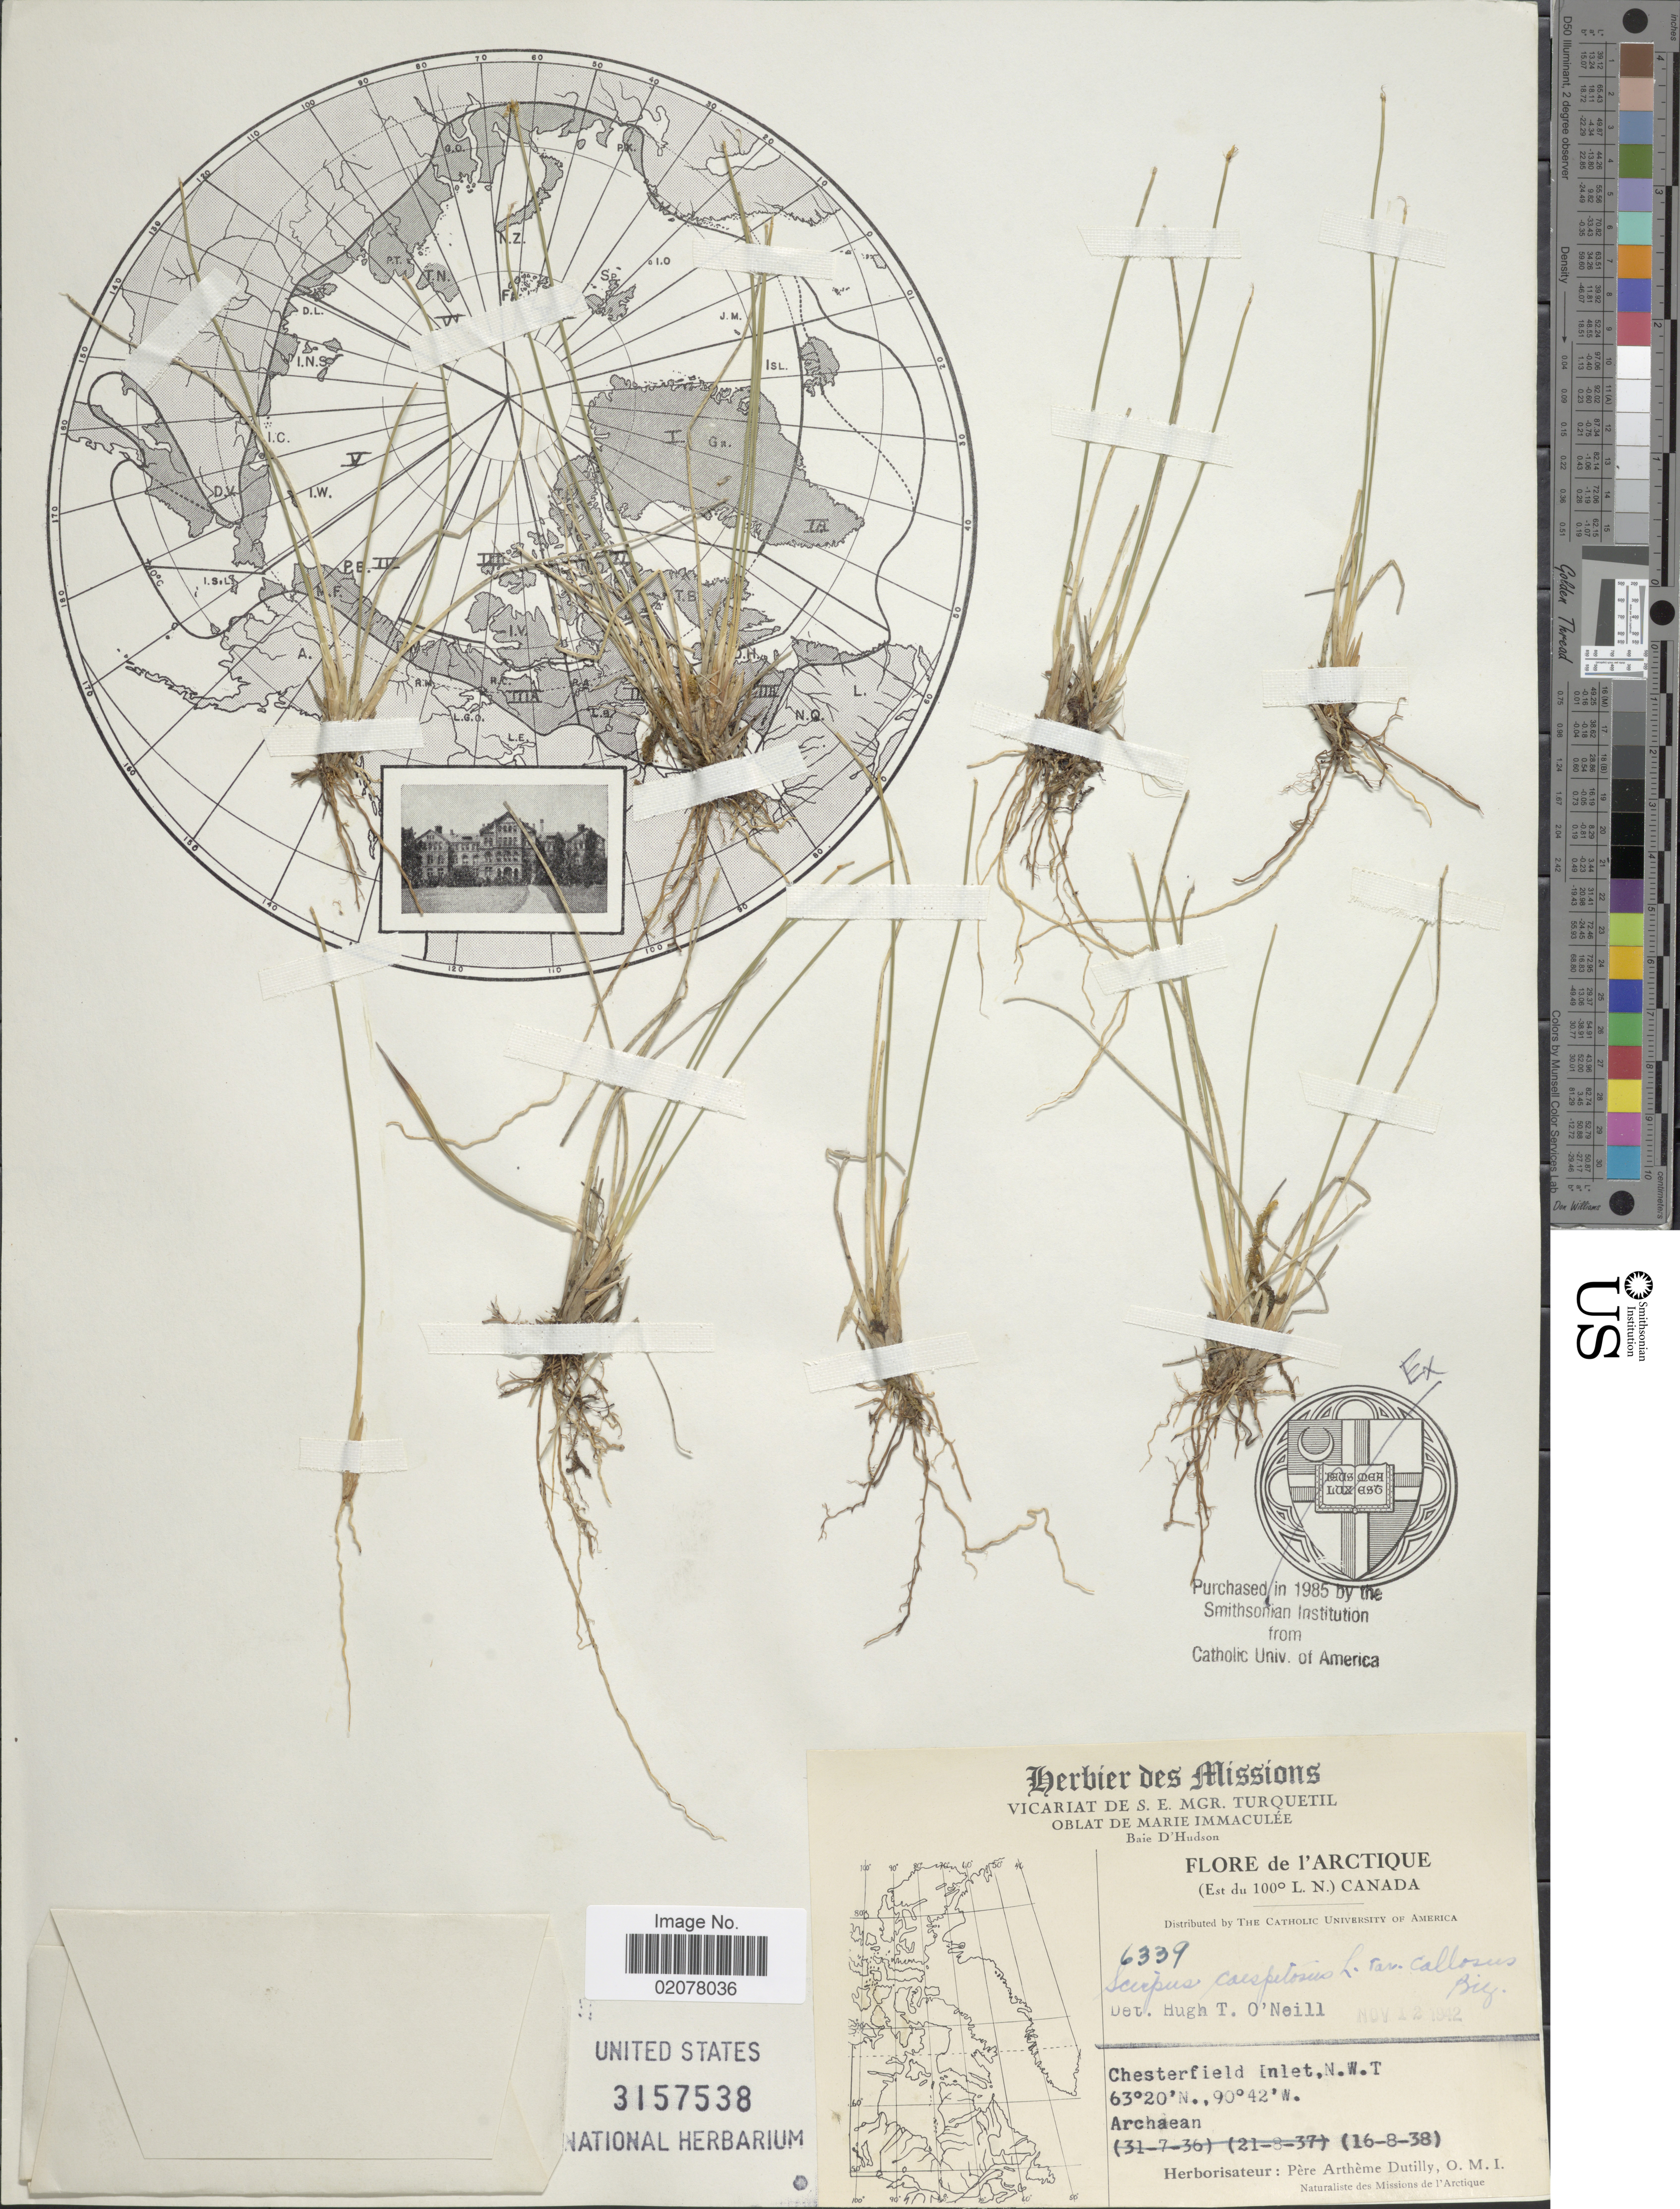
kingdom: Plantae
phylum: Tracheophyta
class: Liliopsida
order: Poales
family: Cyperaceae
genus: Trichophorum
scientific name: Trichophorum cespitosum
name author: (L.) Hartm.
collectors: A. Dutilly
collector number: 6339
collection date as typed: Transcribed d/m/y: 16/8/38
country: Canada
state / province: Northwest Territories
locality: L'Arctique. Chesterfield Inlet, N.W.T.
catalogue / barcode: US 3157538